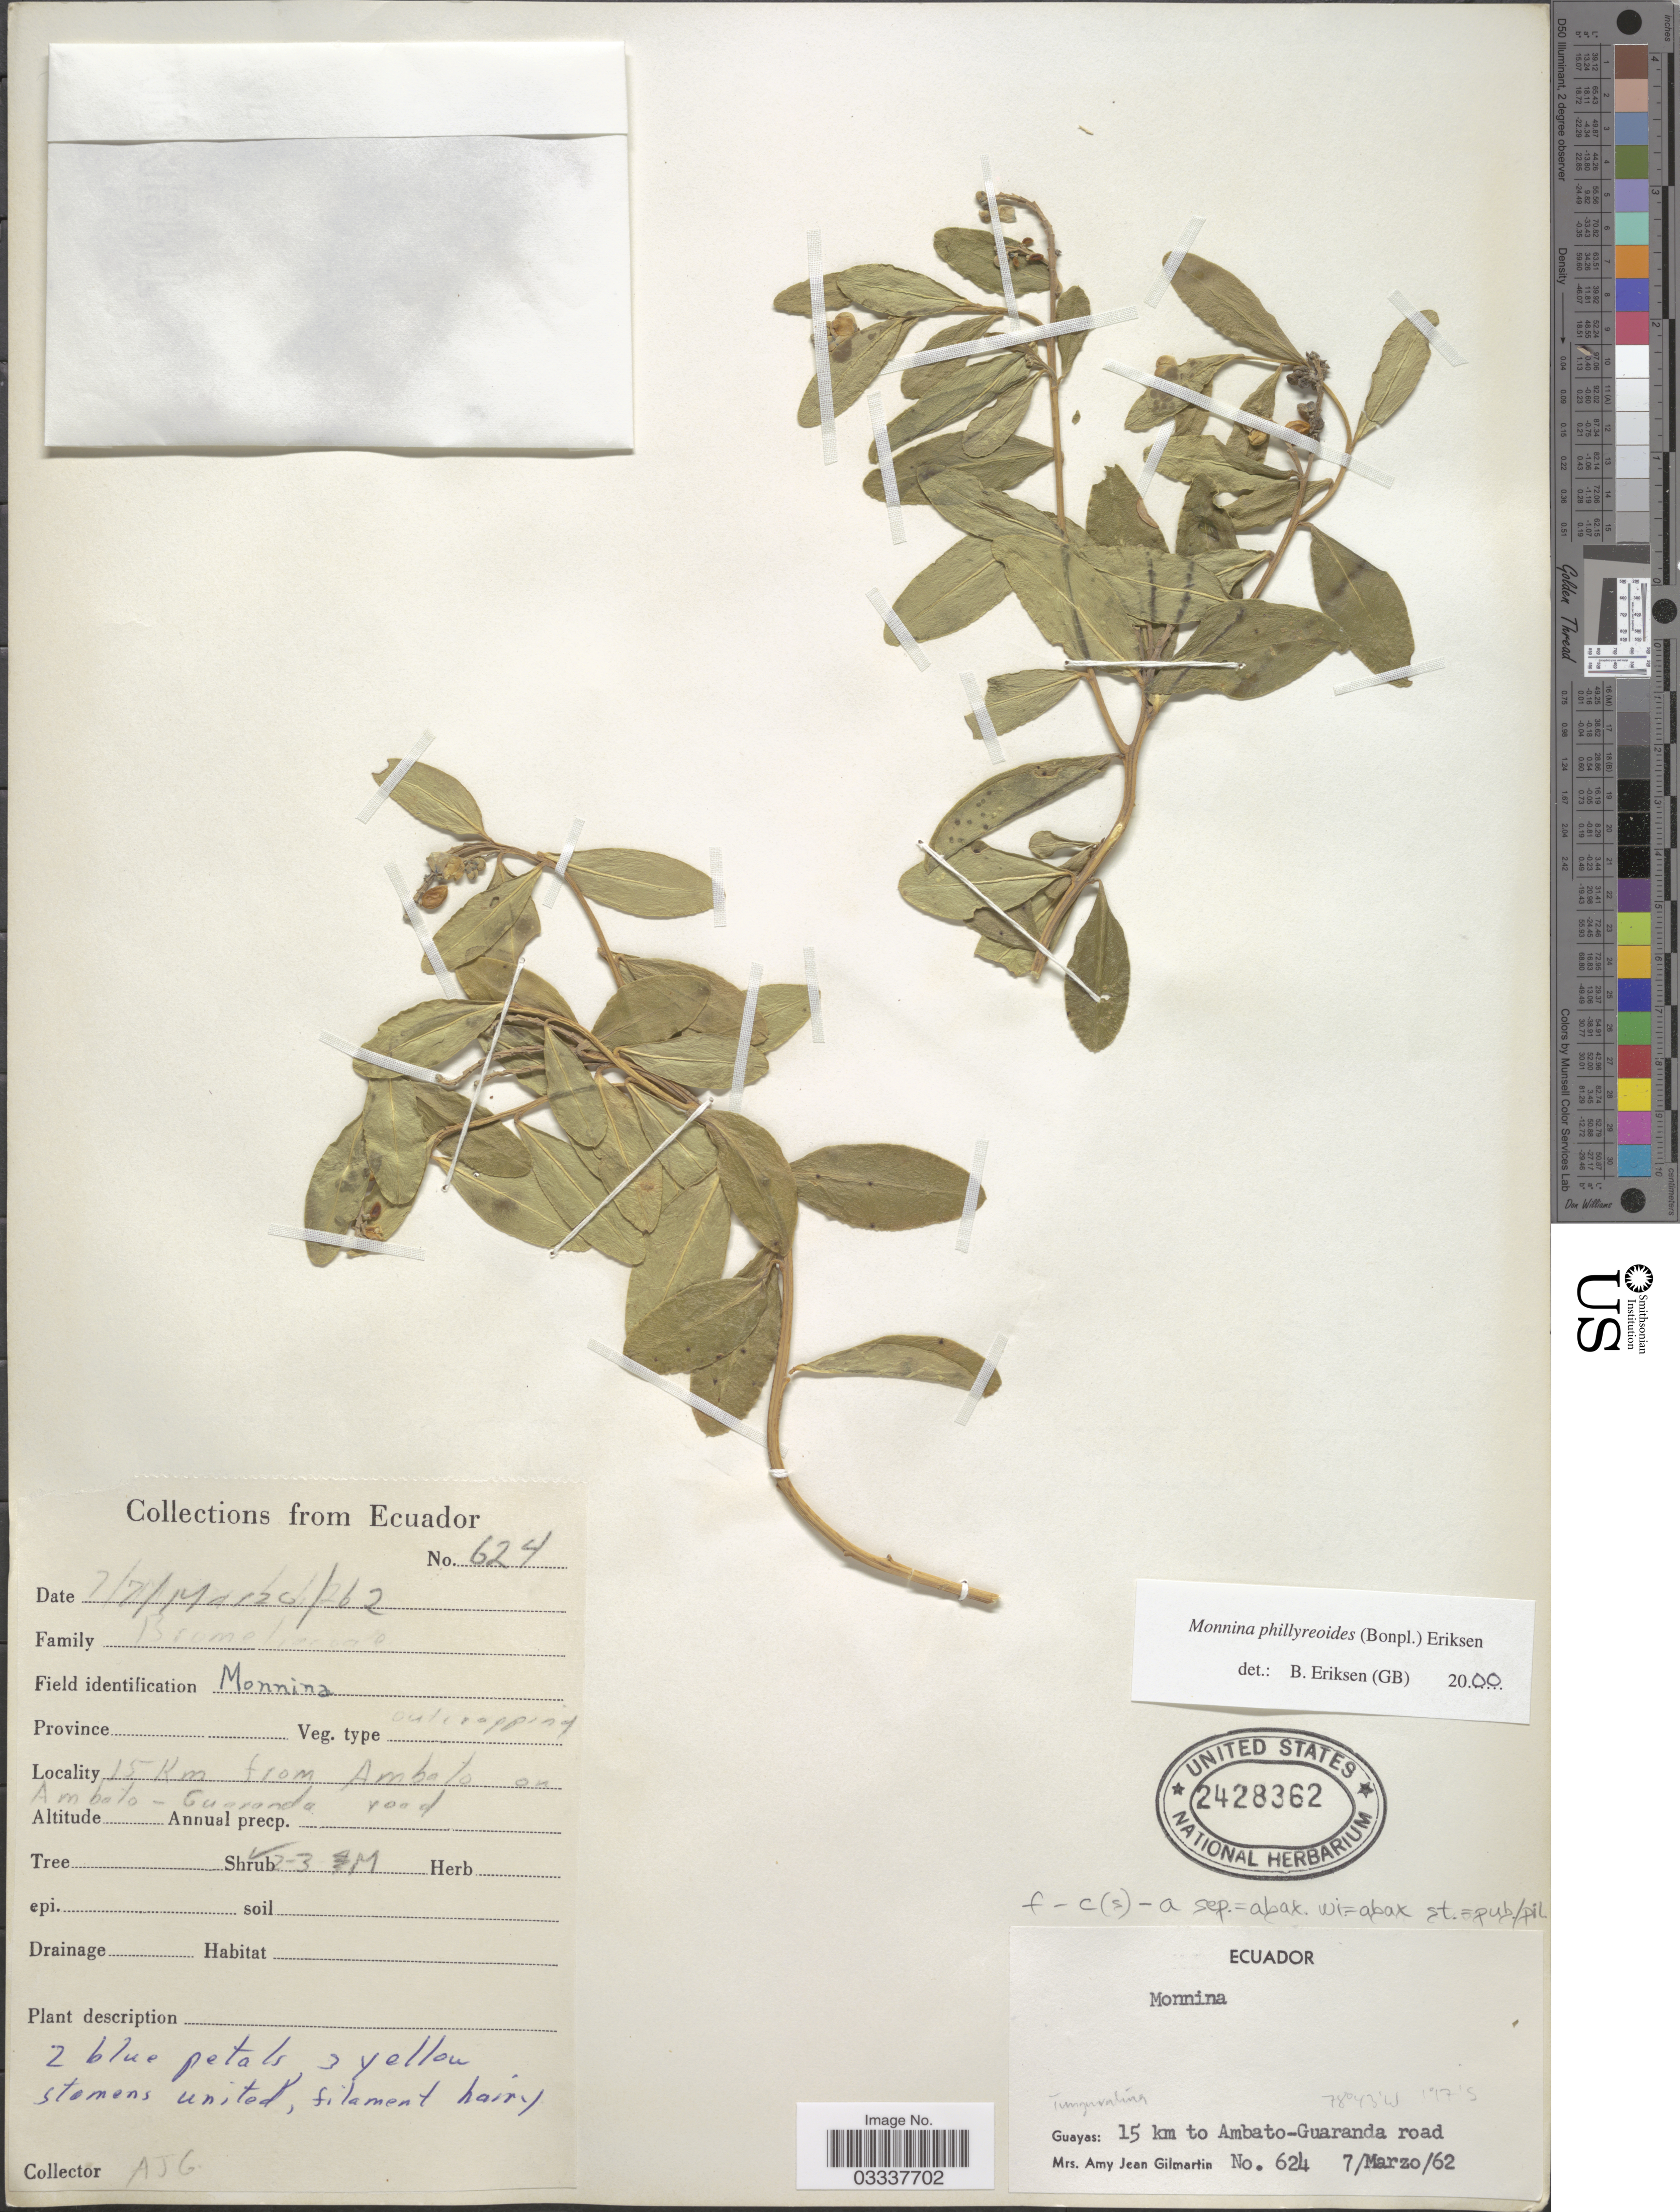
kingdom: Plantae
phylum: Tracheophyta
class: Magnoliopsida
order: Fabales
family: Polygalaceae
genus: Monnina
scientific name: Monnina phillyreoides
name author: (Bonpl.) B. Eriksen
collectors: A. J. Gilmartin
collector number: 624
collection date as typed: Transcribed d/m/y: 7/3/62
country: Ecuador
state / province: Guayas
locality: Tungurahua, 15 km to Ambato-Guaranda road.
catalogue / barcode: US 2428362